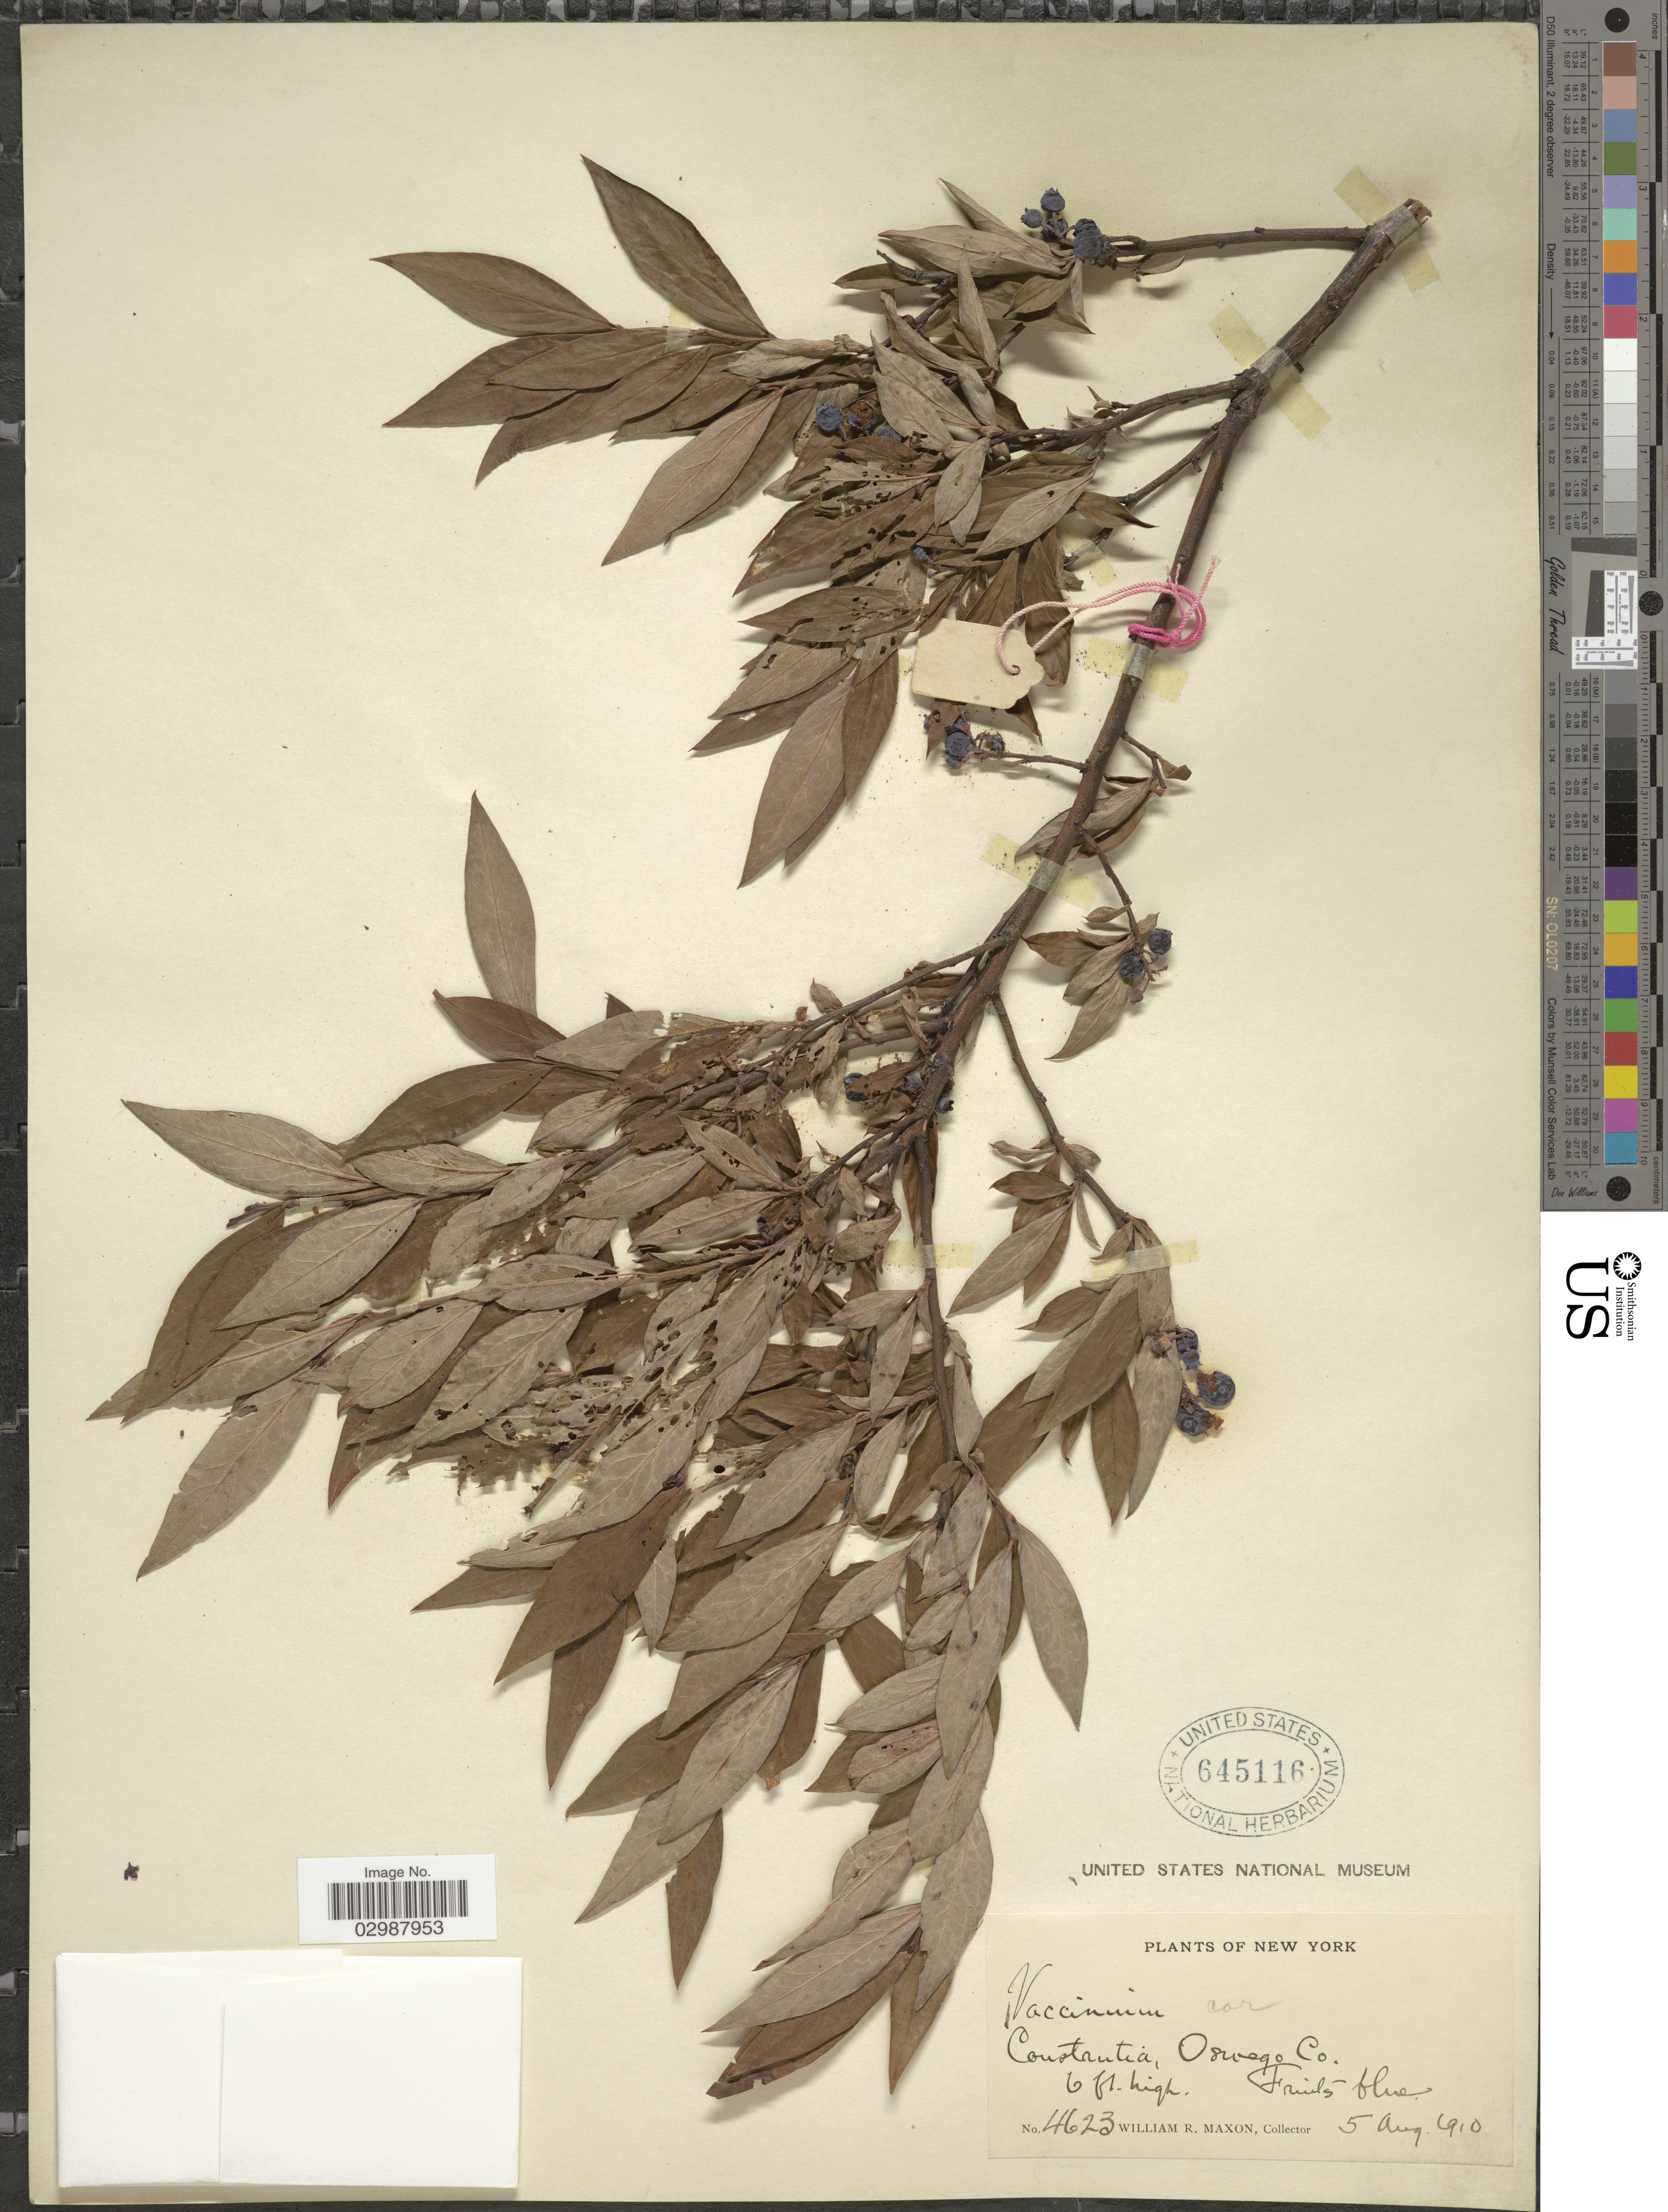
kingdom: Plantae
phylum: Tracheophyta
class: Magnoliopsida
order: Ericales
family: Ericaceae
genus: Vaccinium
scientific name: Vaccinium corymbosum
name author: L.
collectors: W. R. Maxon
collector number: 4623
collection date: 1910-08-05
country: United States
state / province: New York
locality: Constantia, Oswego Co.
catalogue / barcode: US 645116